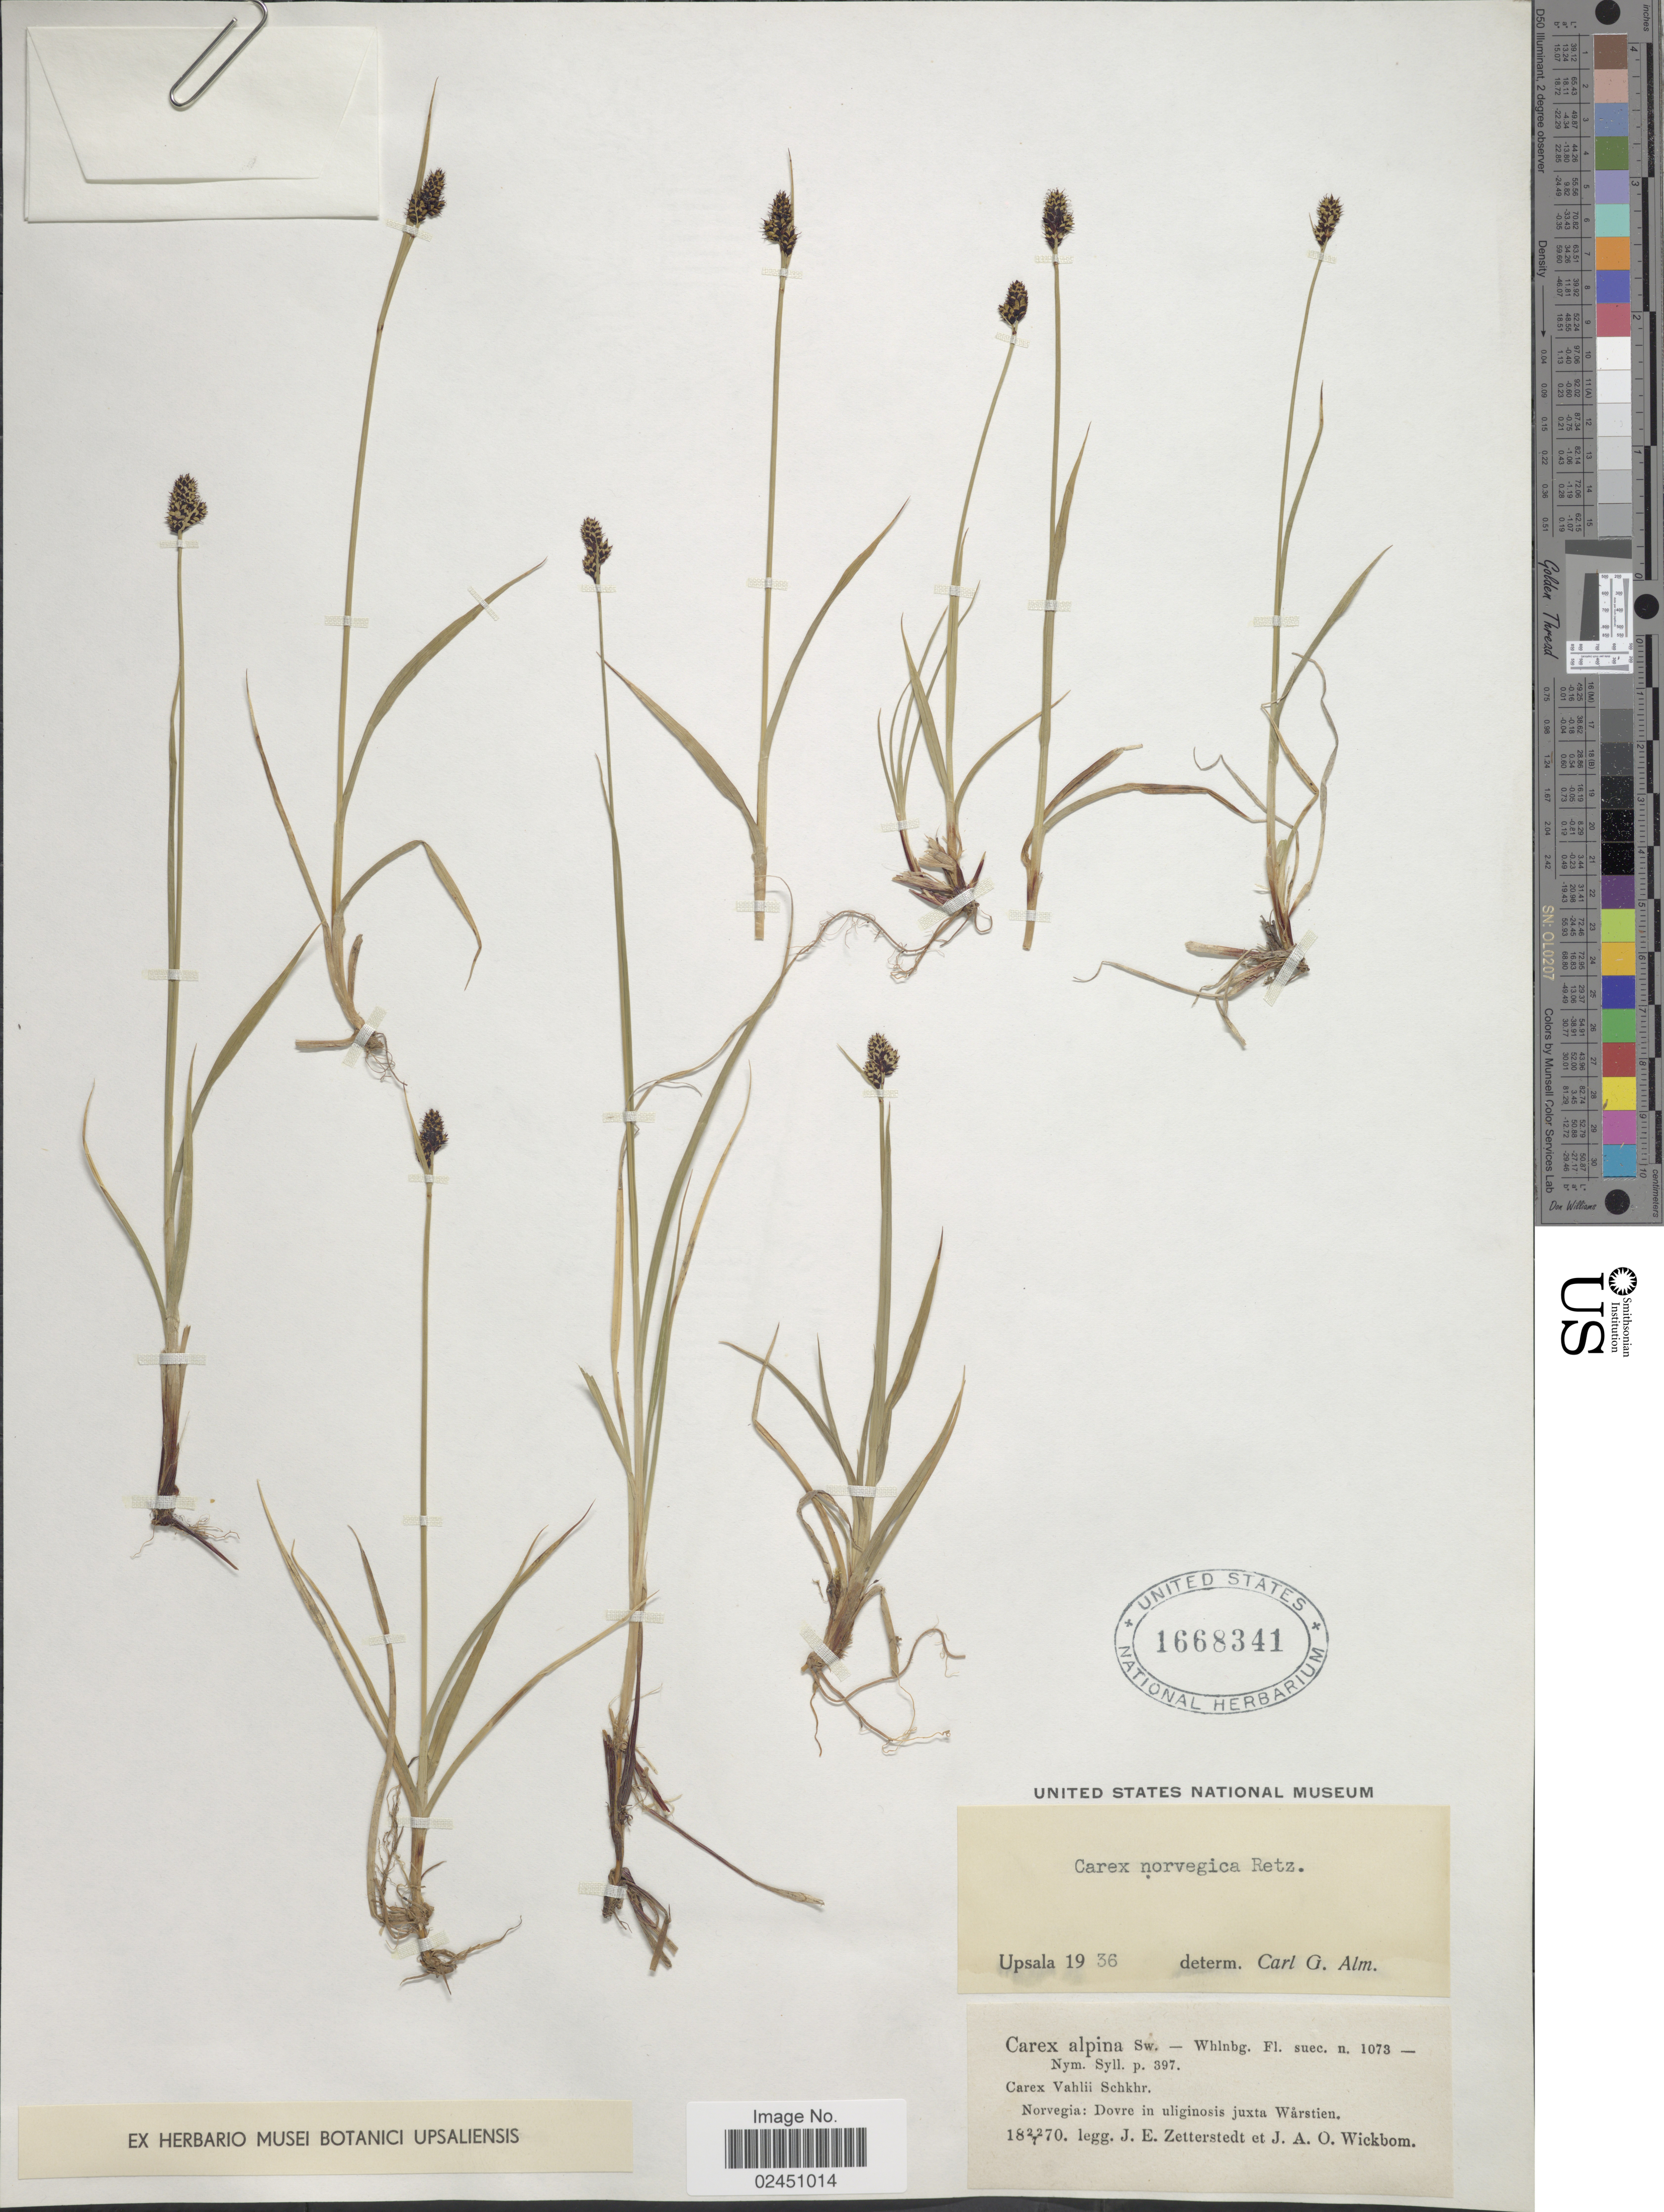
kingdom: Plantae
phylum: Tracheophyta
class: Liliopsida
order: Poales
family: Cyperaceae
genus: Carex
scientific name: Carex norvegica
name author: Retz.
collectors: J.E. Zetterstedt & J. Wickbom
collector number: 1073?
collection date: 1870-07-22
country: Norway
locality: Norvegia: Dovre in uliginosis juxta Warstien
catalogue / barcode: US 1668341